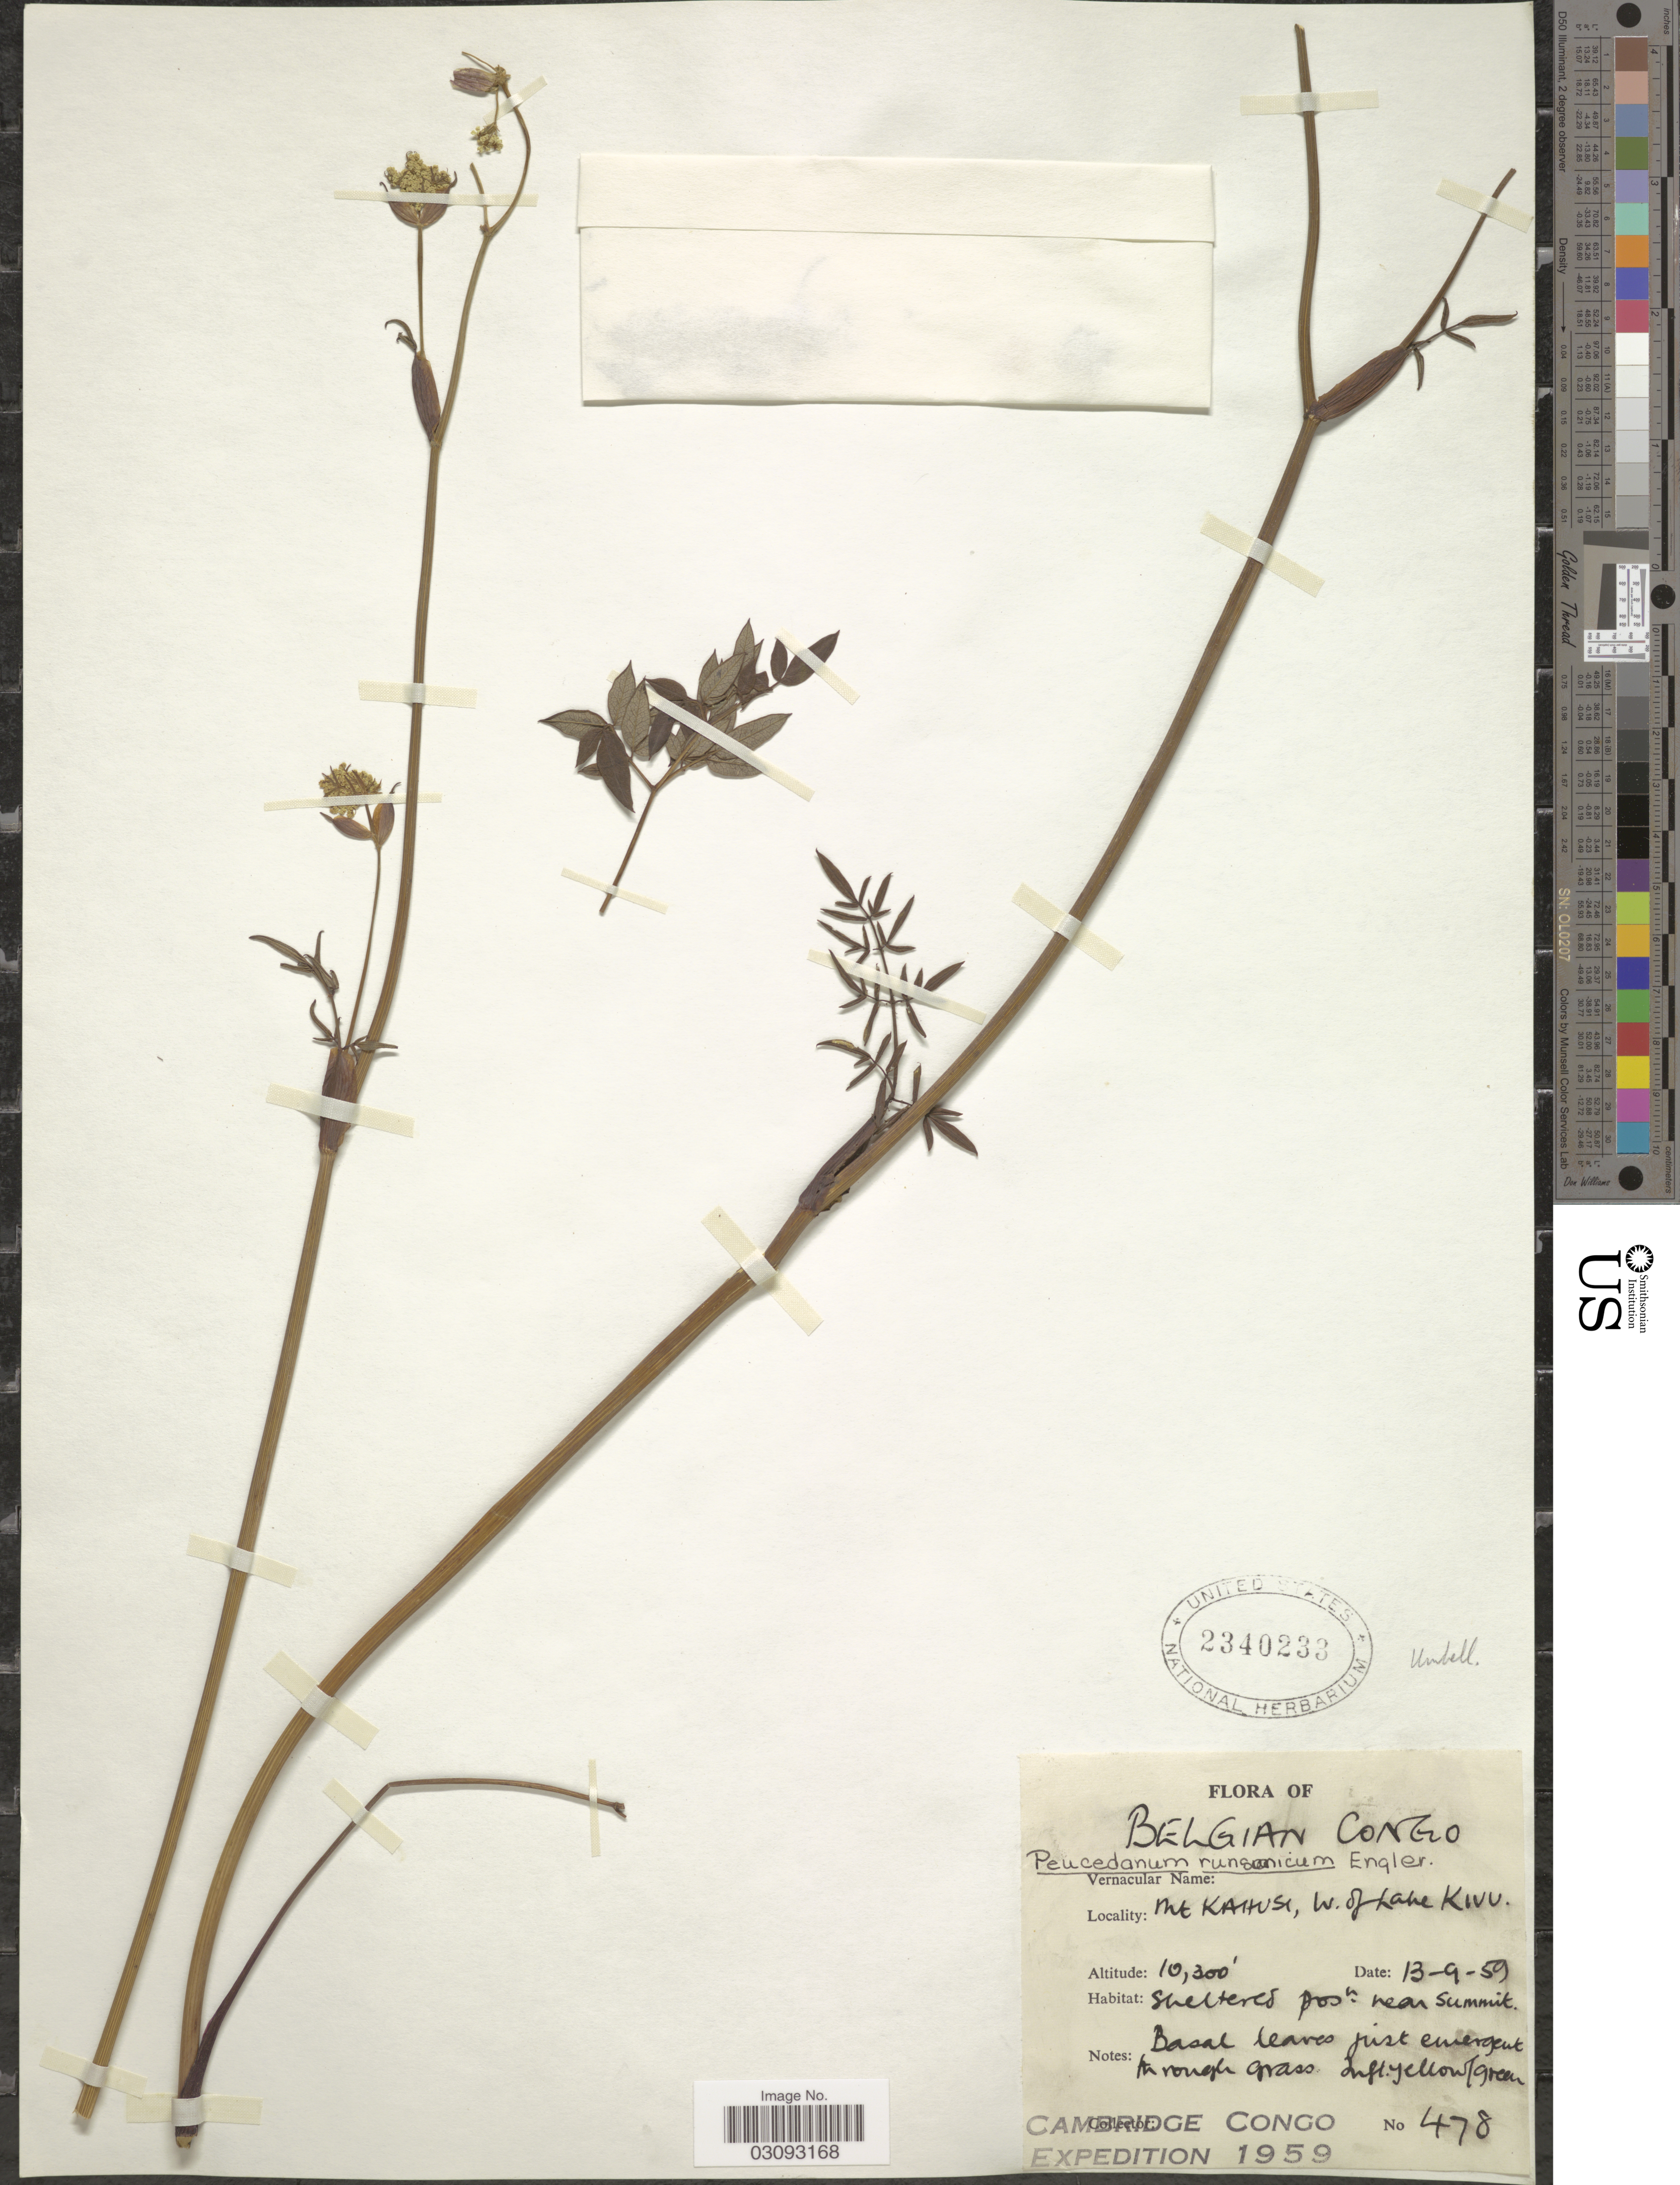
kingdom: Plantae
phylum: Tracheophyta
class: Magnoliopsida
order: Apiales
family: Apiaceae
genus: Peucedanum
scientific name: Peucedanum runssoricum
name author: Engl.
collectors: Cambridge Congo Expedition 1959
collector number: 478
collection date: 1959-09-13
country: Congo, Democratic Republic of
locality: Belgian Congo. Mt. Kahusi, W. of Lake Kivu.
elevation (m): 3139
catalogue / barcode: US 2340233